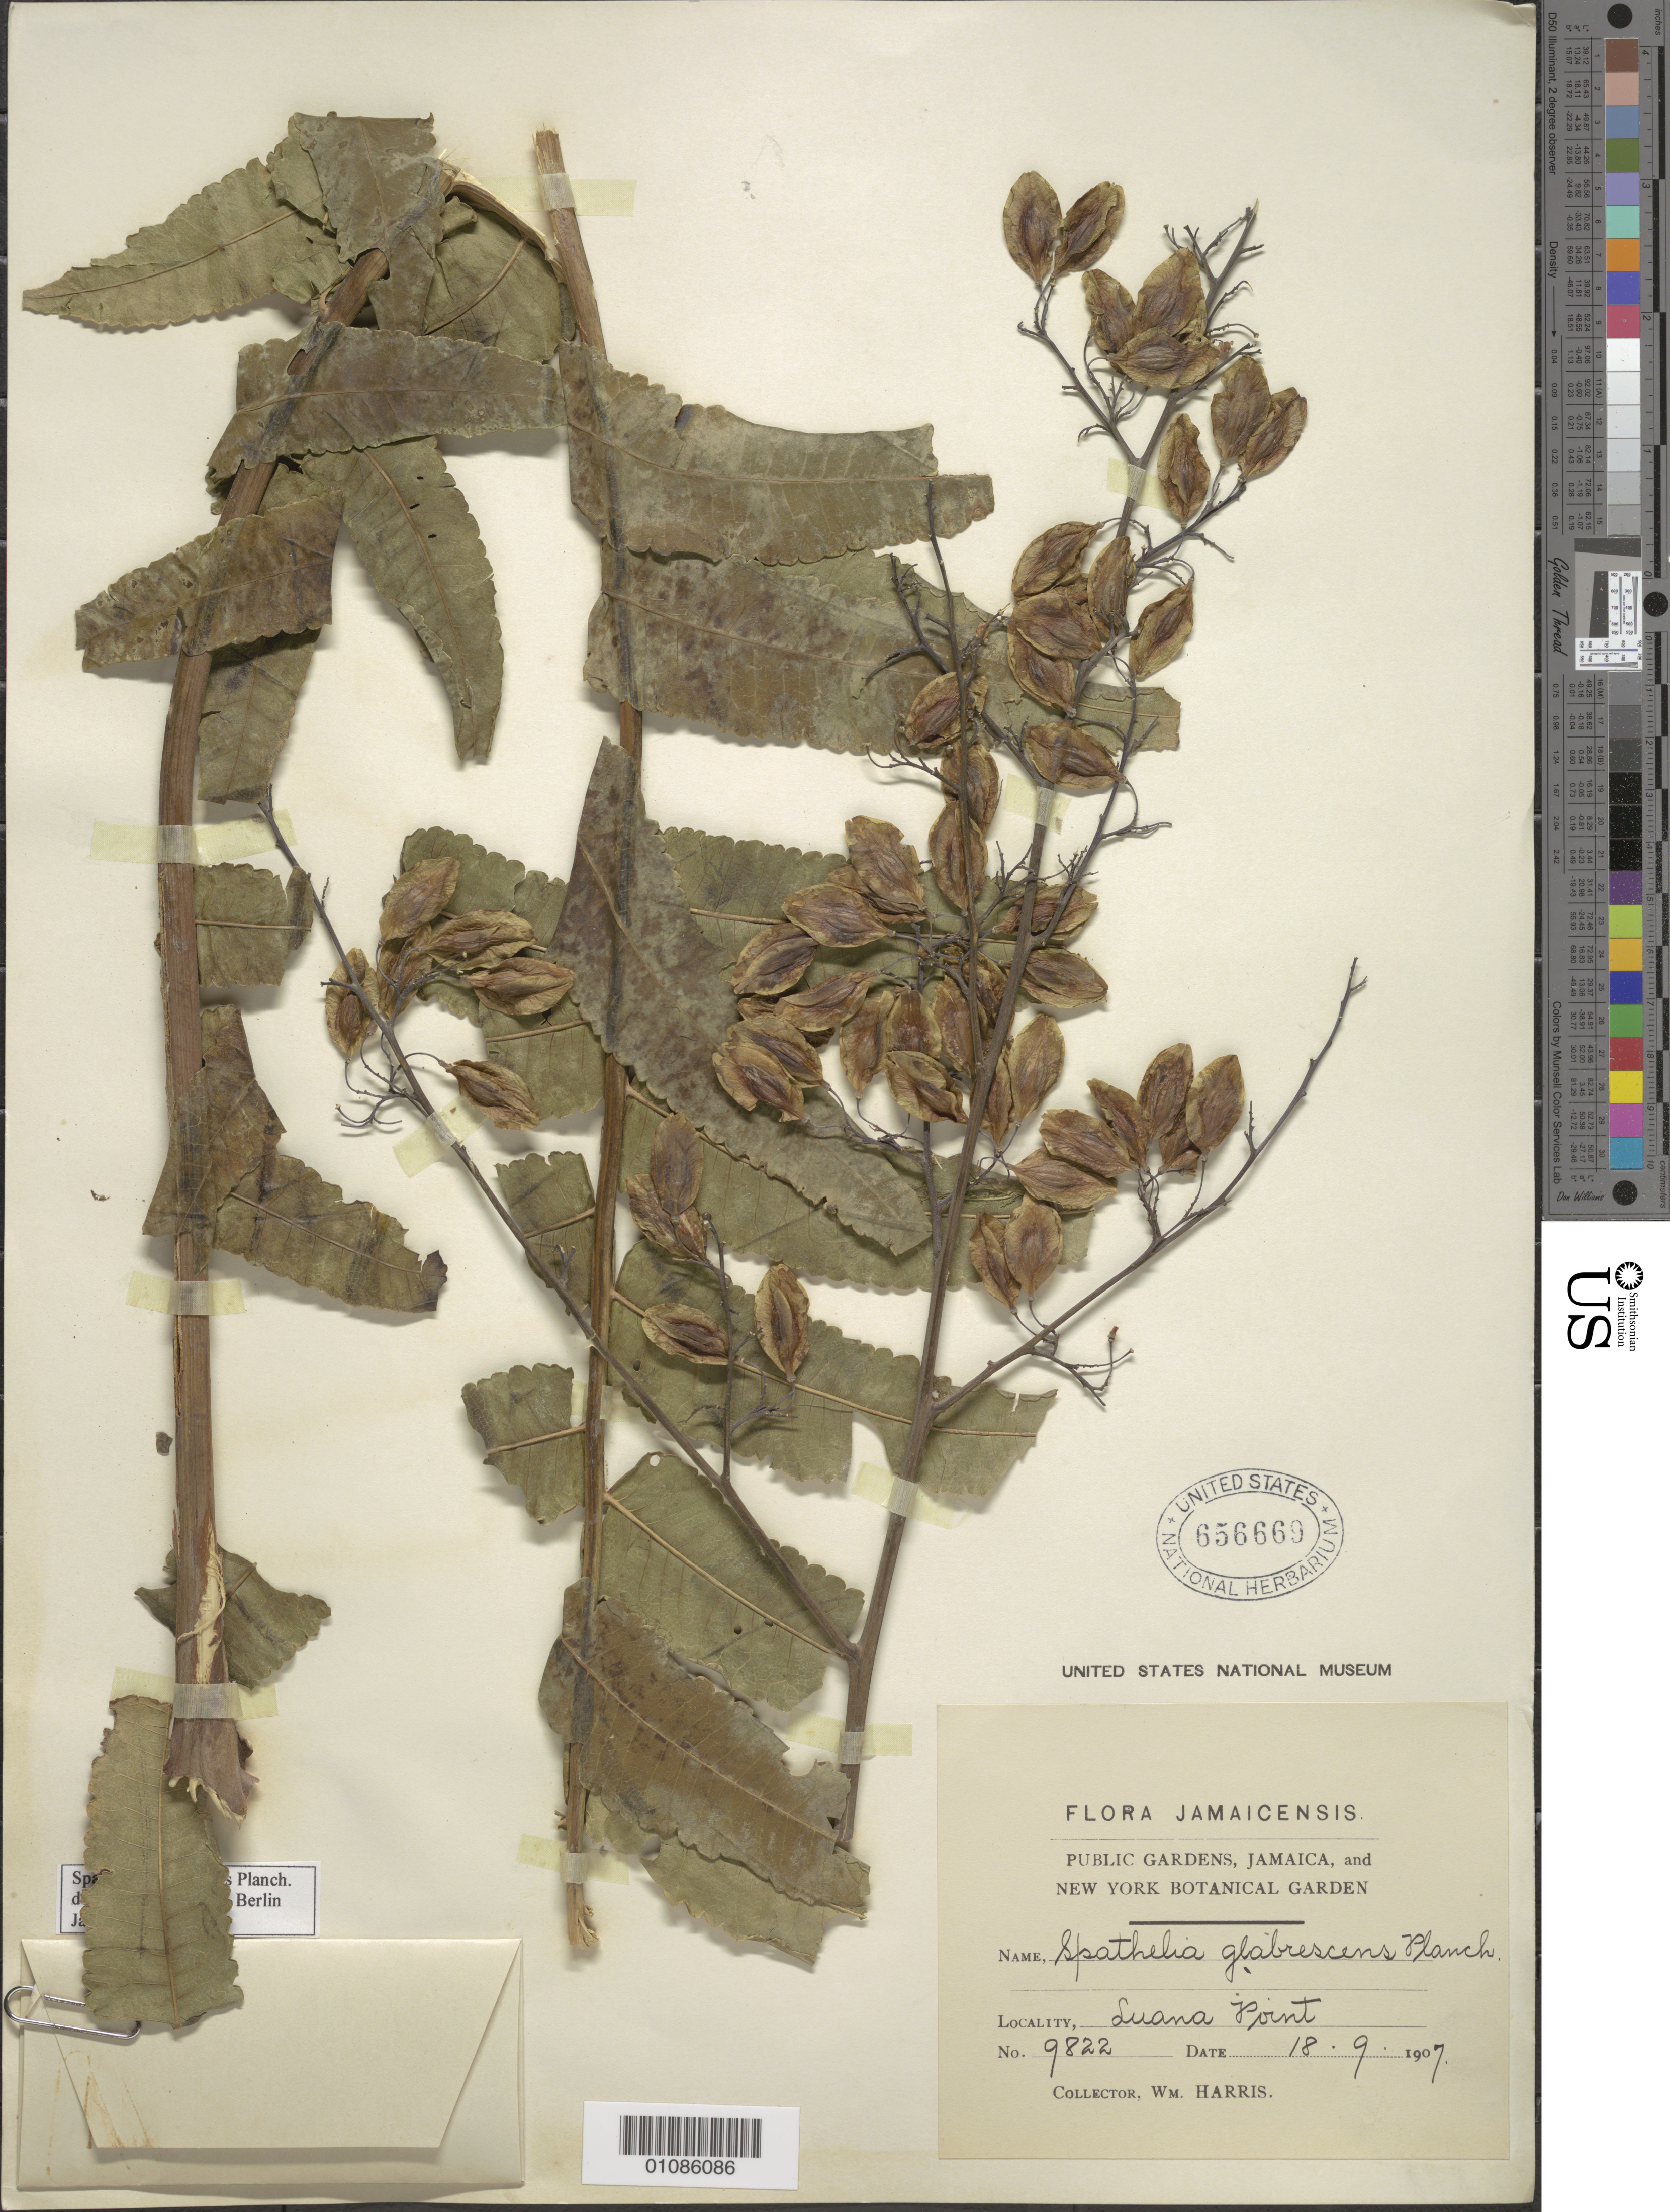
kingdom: Plantae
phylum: Tracheophyta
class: Magnoliopsida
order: Sapindales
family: Rutaceae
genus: Spathelia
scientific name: Spathelia glabrescens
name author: Planch.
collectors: W. Harris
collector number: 9822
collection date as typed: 18 Sep 1907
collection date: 1907-09-18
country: Jamaica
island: Jamaica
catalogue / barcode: US 656669